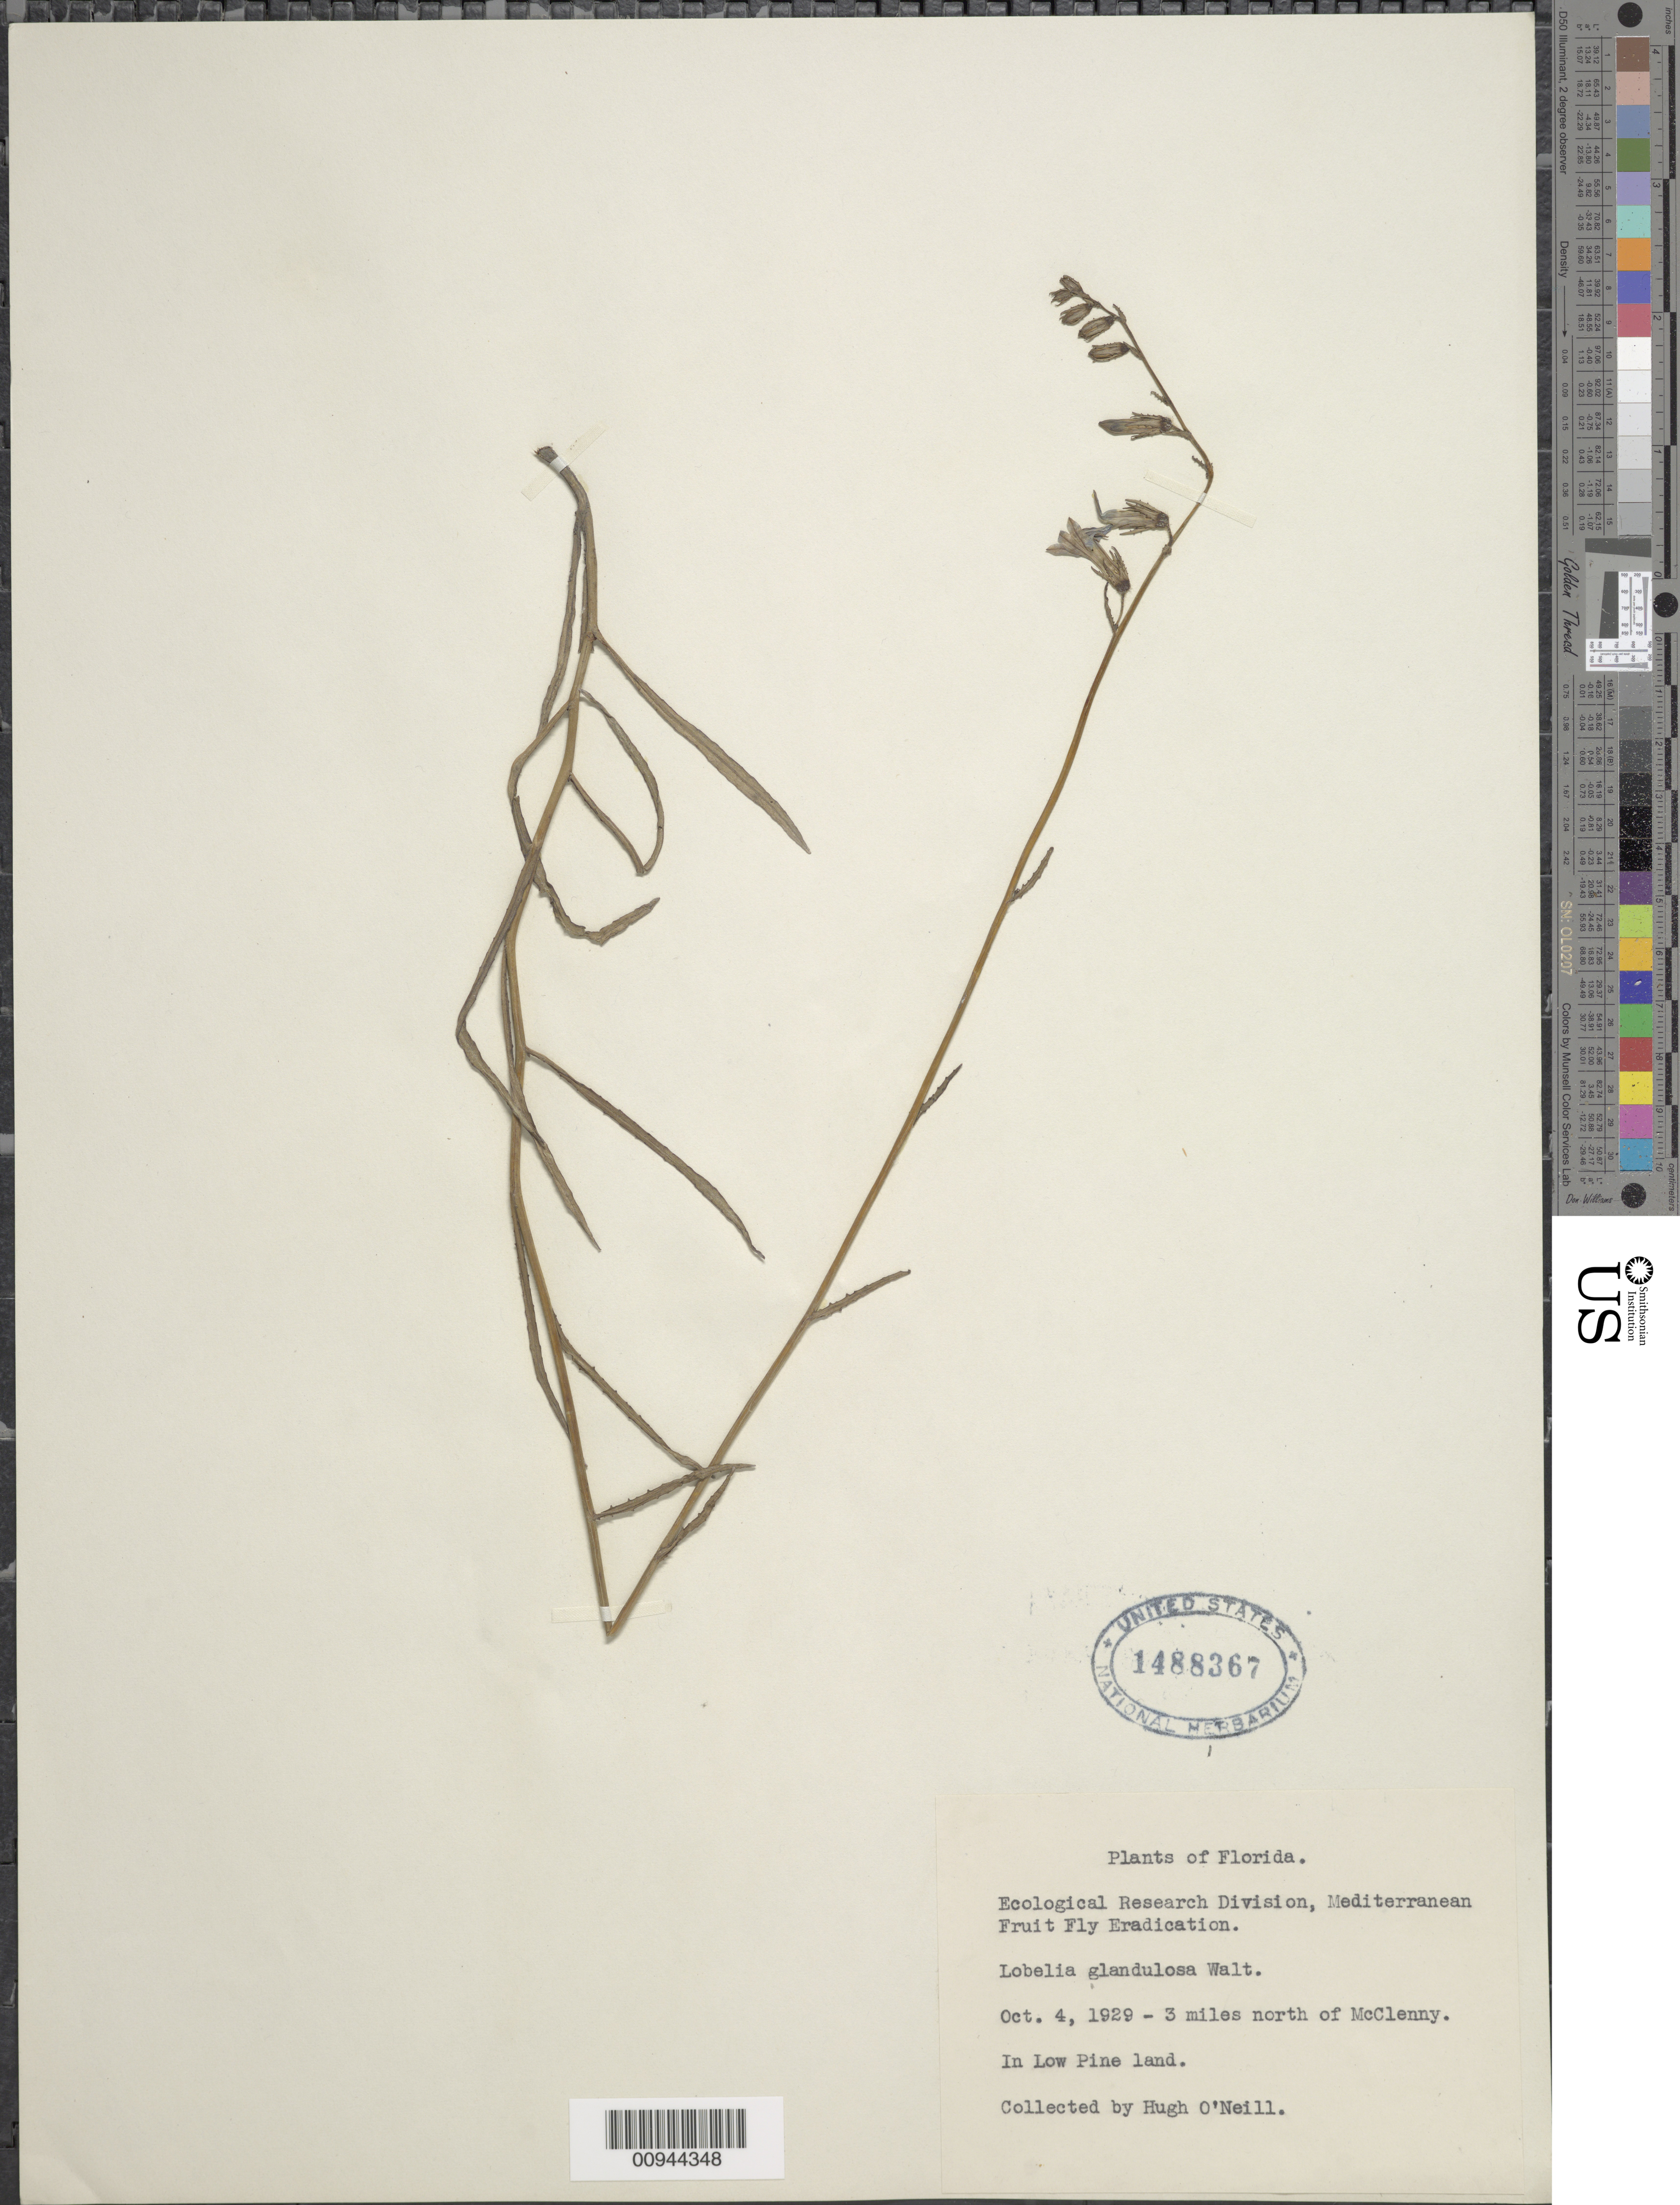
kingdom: Plantae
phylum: Tracheophyta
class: Magnoliopsida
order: Asterales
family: Campanulaceae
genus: Lobelia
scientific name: Lobelia glandulosa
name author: Walter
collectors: H. O'Neill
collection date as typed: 04 Oct 1929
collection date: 1929-10-04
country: United States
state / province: Florida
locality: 3 miles N of McClenny, Ecological Research Division, Mediterranean Fruit Fly Eradication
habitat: in low pine land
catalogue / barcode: US 1488367